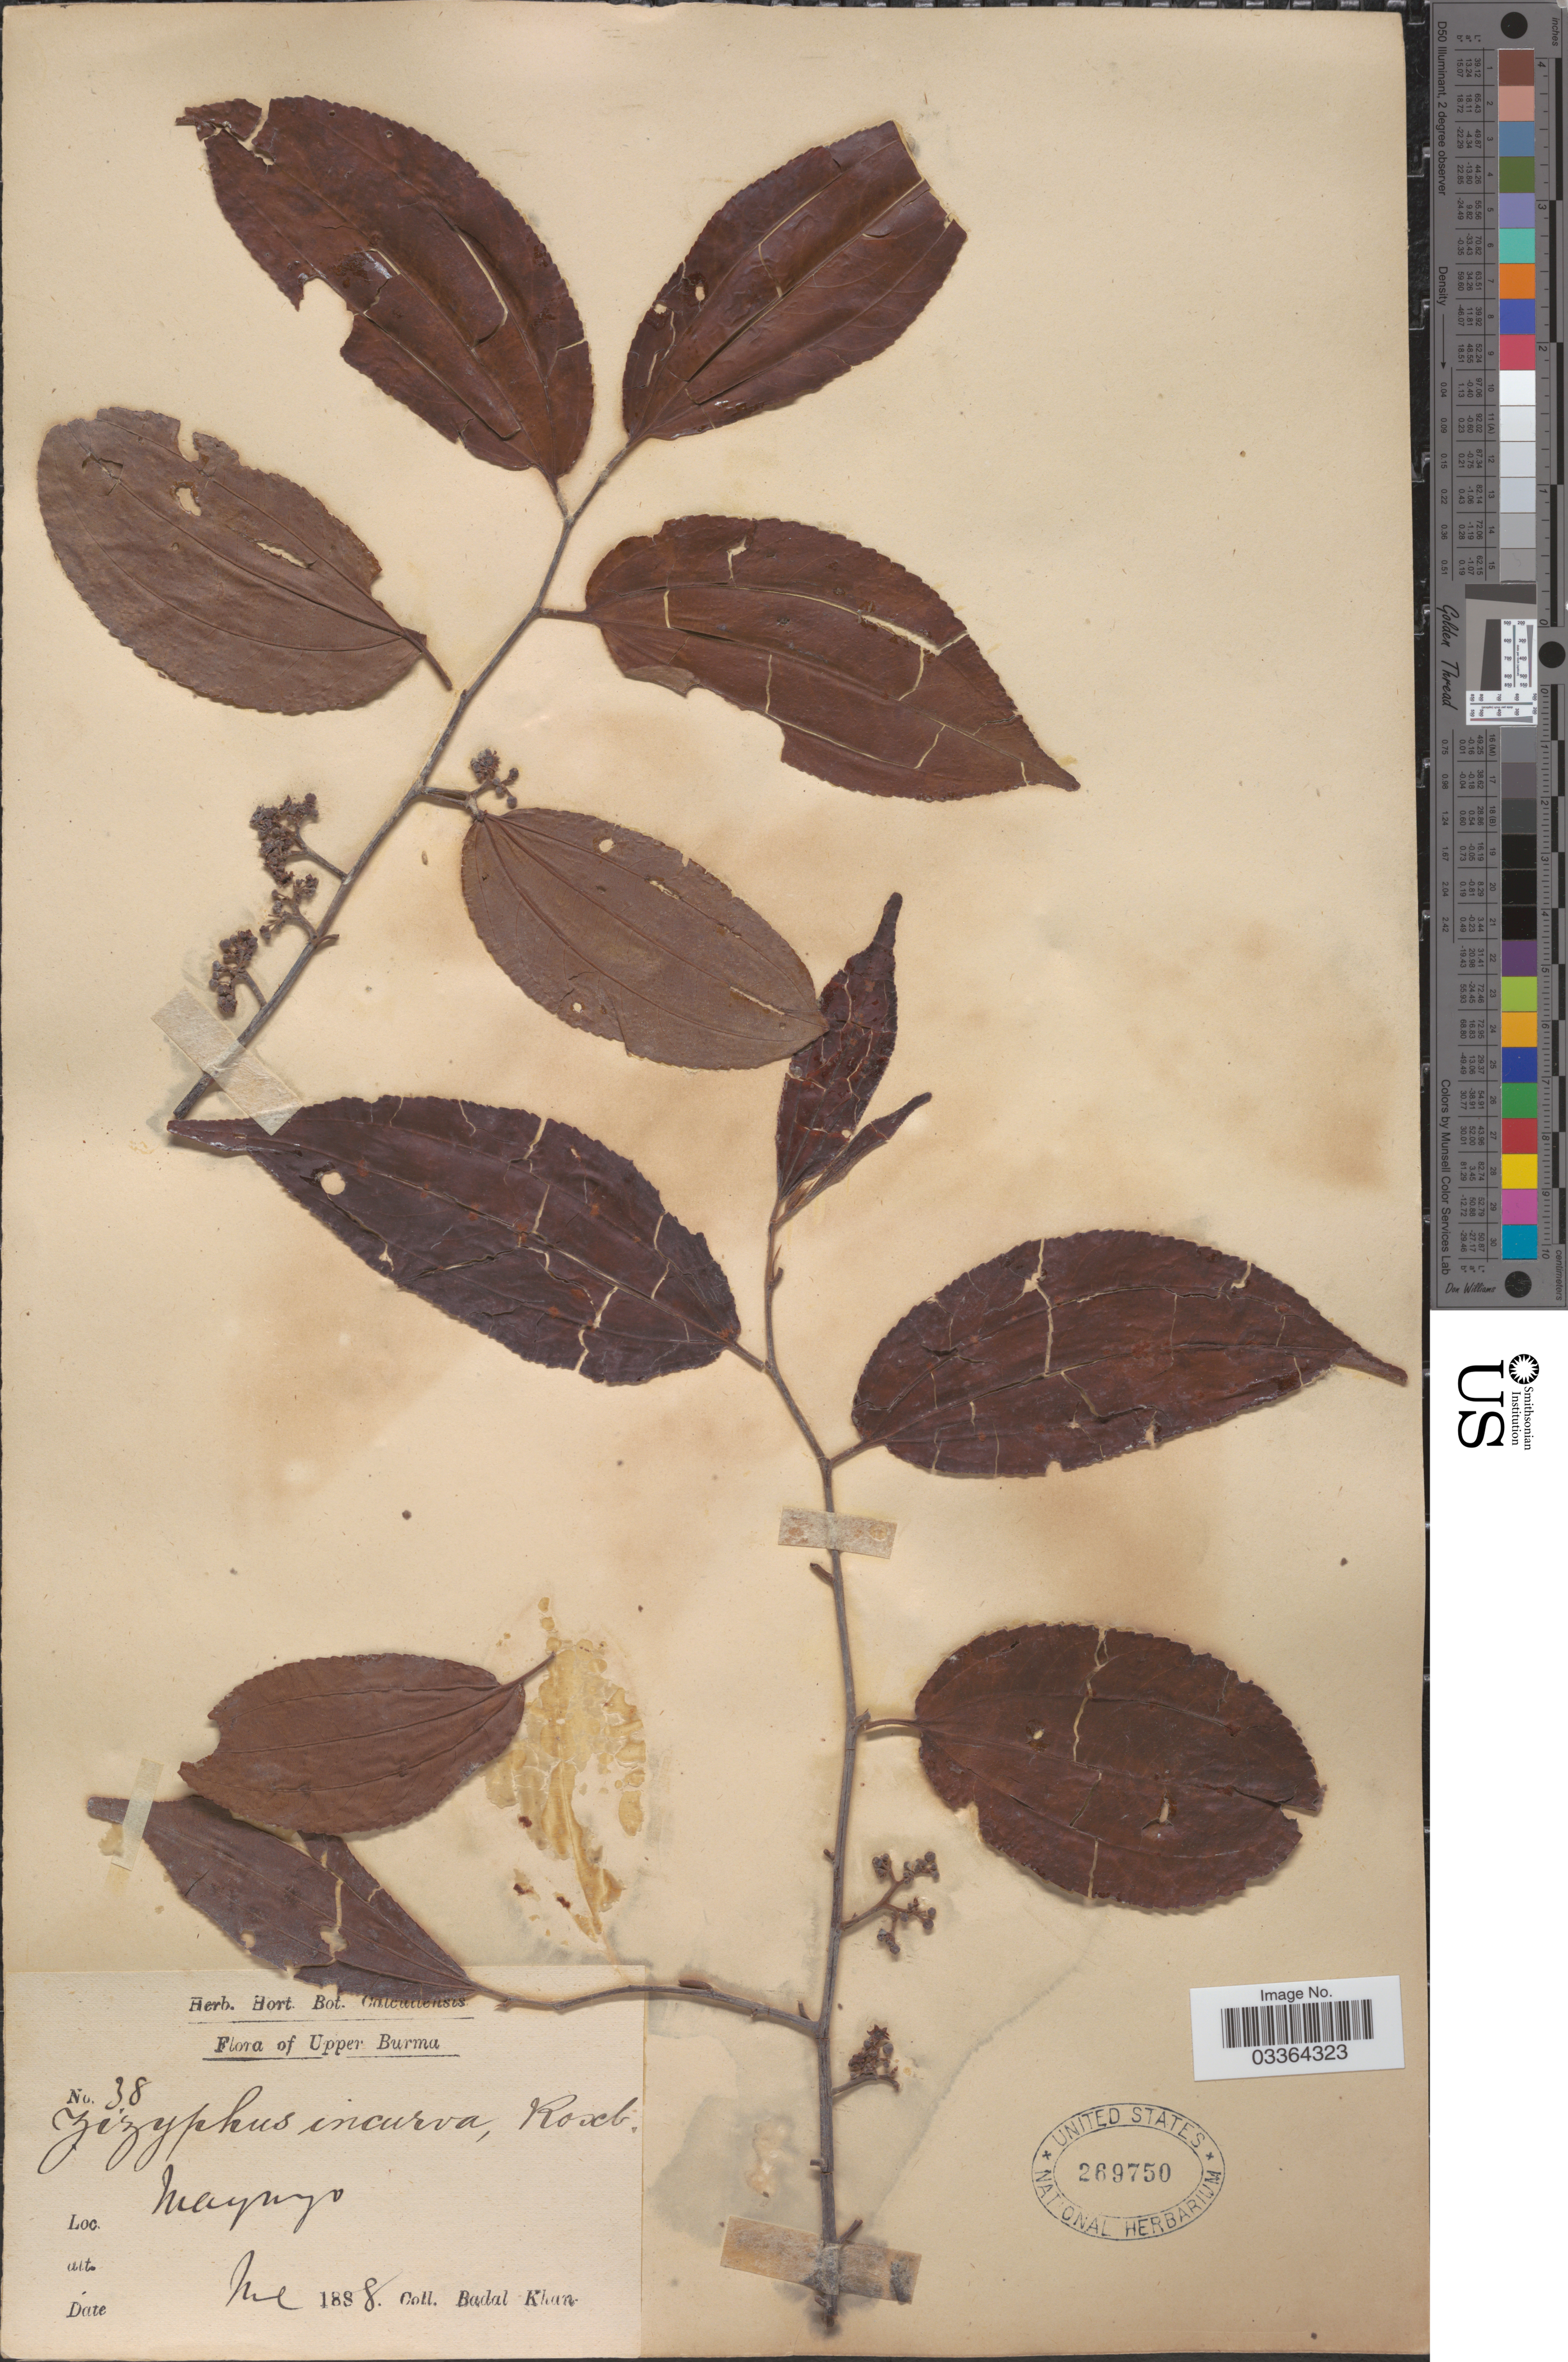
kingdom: Plantae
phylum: Tracheophyta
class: Magnoliopsida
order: Rosales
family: Rhamnaceae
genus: Ziziphus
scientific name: Ziziphus incurva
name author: Roxb.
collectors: B. Khan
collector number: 38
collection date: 1888-07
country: Myanmar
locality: Upper Burma. Maymyo.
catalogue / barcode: US 269750